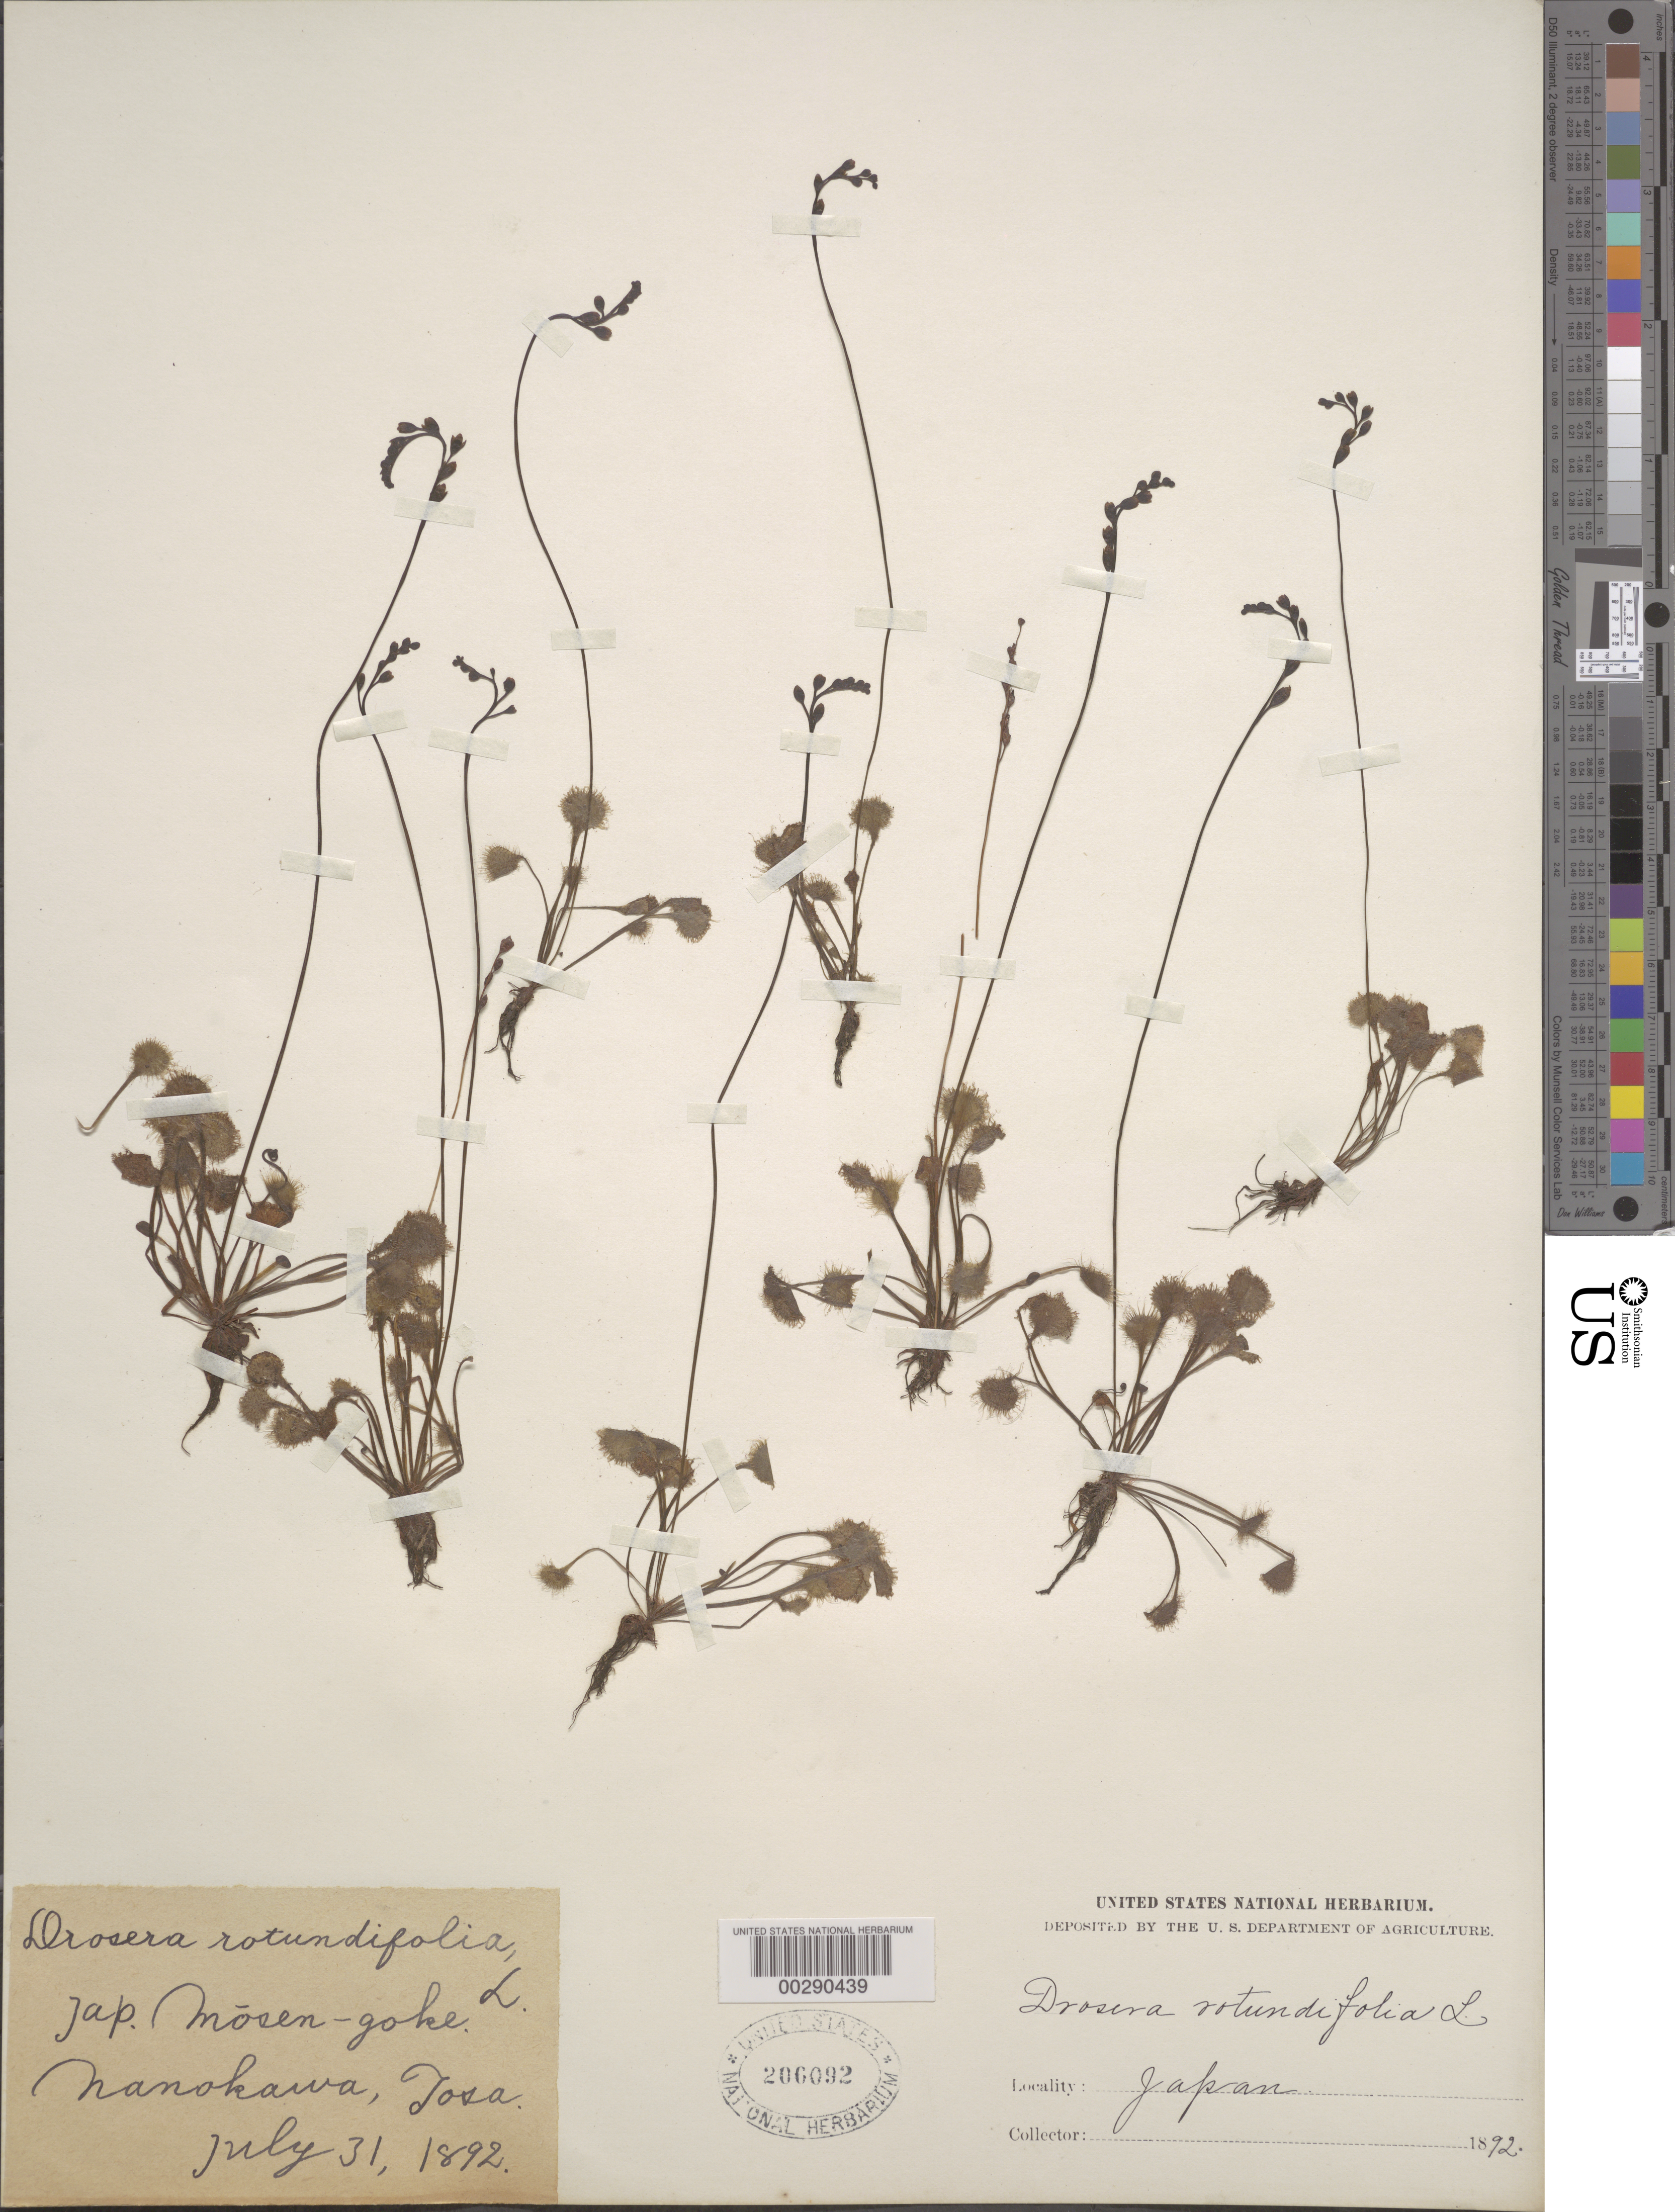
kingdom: Plantae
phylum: Tracheophyta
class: Magnoliopsida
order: Caryophyllales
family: Droseraceae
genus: Drosera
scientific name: Drosera rotundifolia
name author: L.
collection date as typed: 31 Jul 1892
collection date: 1892-07-31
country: Japan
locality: Nanokawa, tosa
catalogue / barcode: US 206092